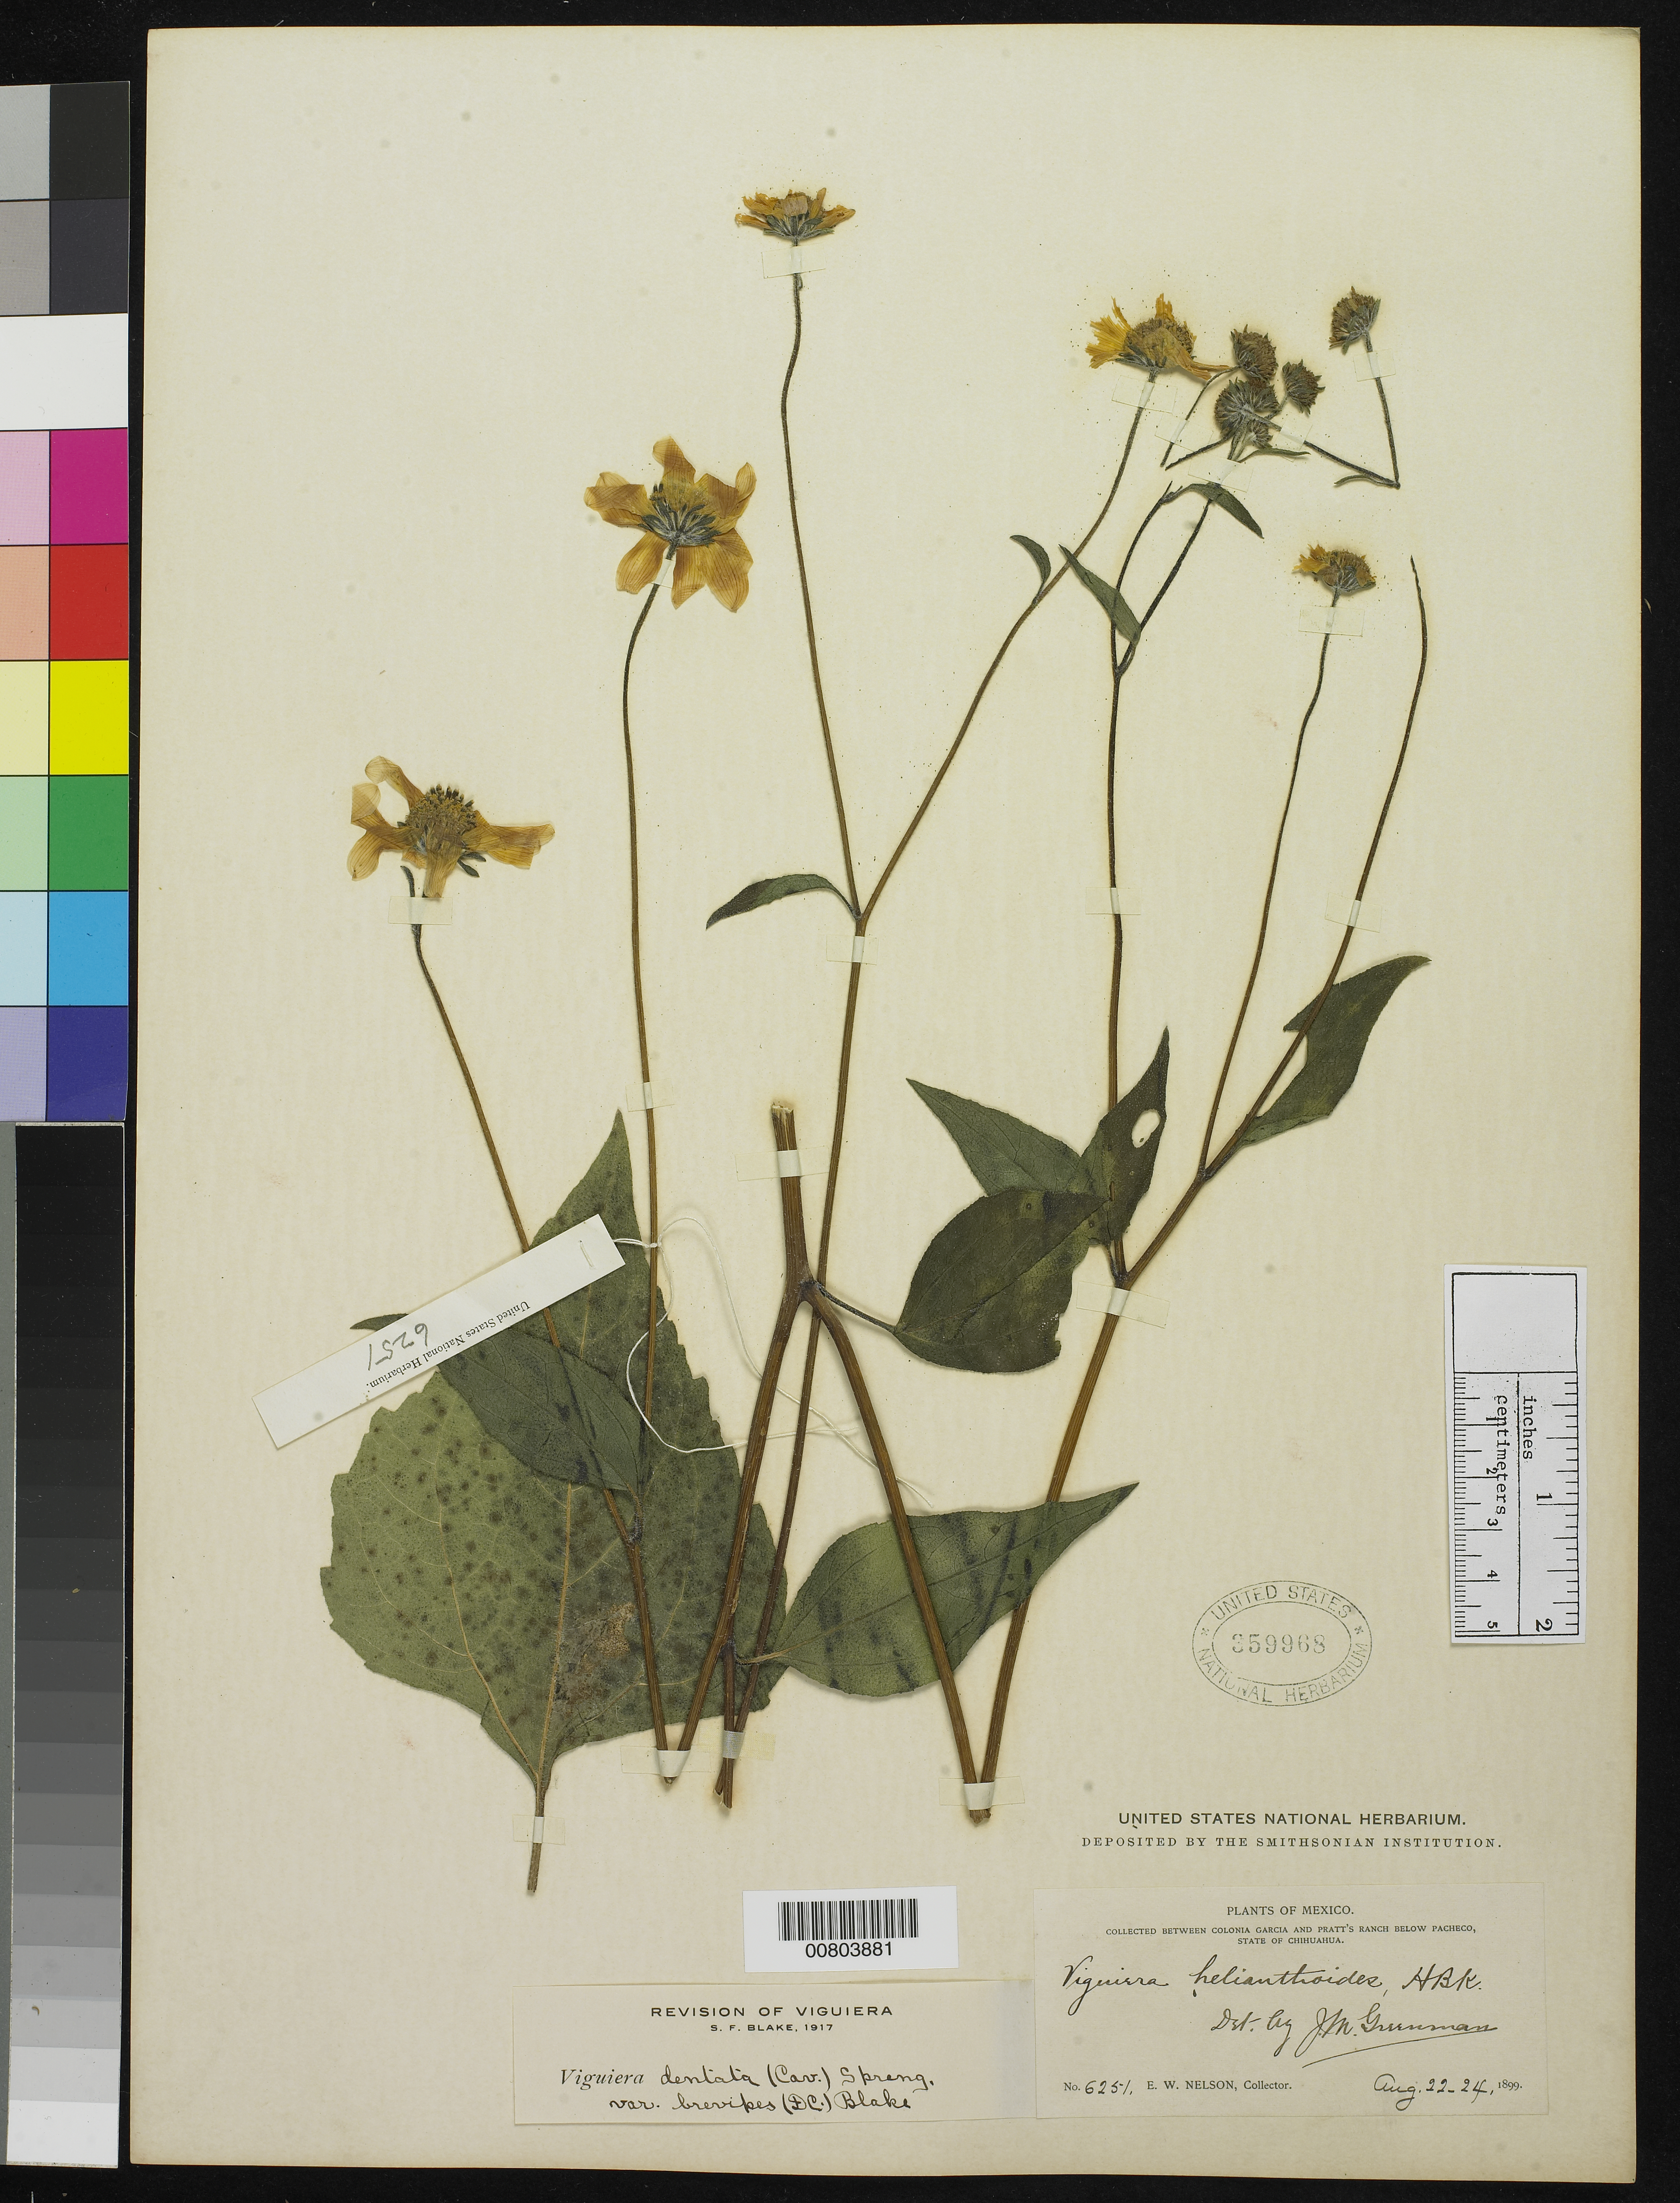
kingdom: Plantae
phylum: Tracheophyta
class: Magnoliopsida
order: Asterales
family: Asteraceae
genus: Viguiera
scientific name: Viguiera dentata var. brevipes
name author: (DC.) S.F. Blake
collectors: E. W. Nelson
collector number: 6251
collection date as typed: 22 Aug 1899 to 24 Aug 1899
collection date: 1899-08-22/1899-08-24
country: Mexico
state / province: Chihuahua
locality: Between Colonia García and Pratt's Ranch below Pacheco, Chihuahua.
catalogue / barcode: US 359968